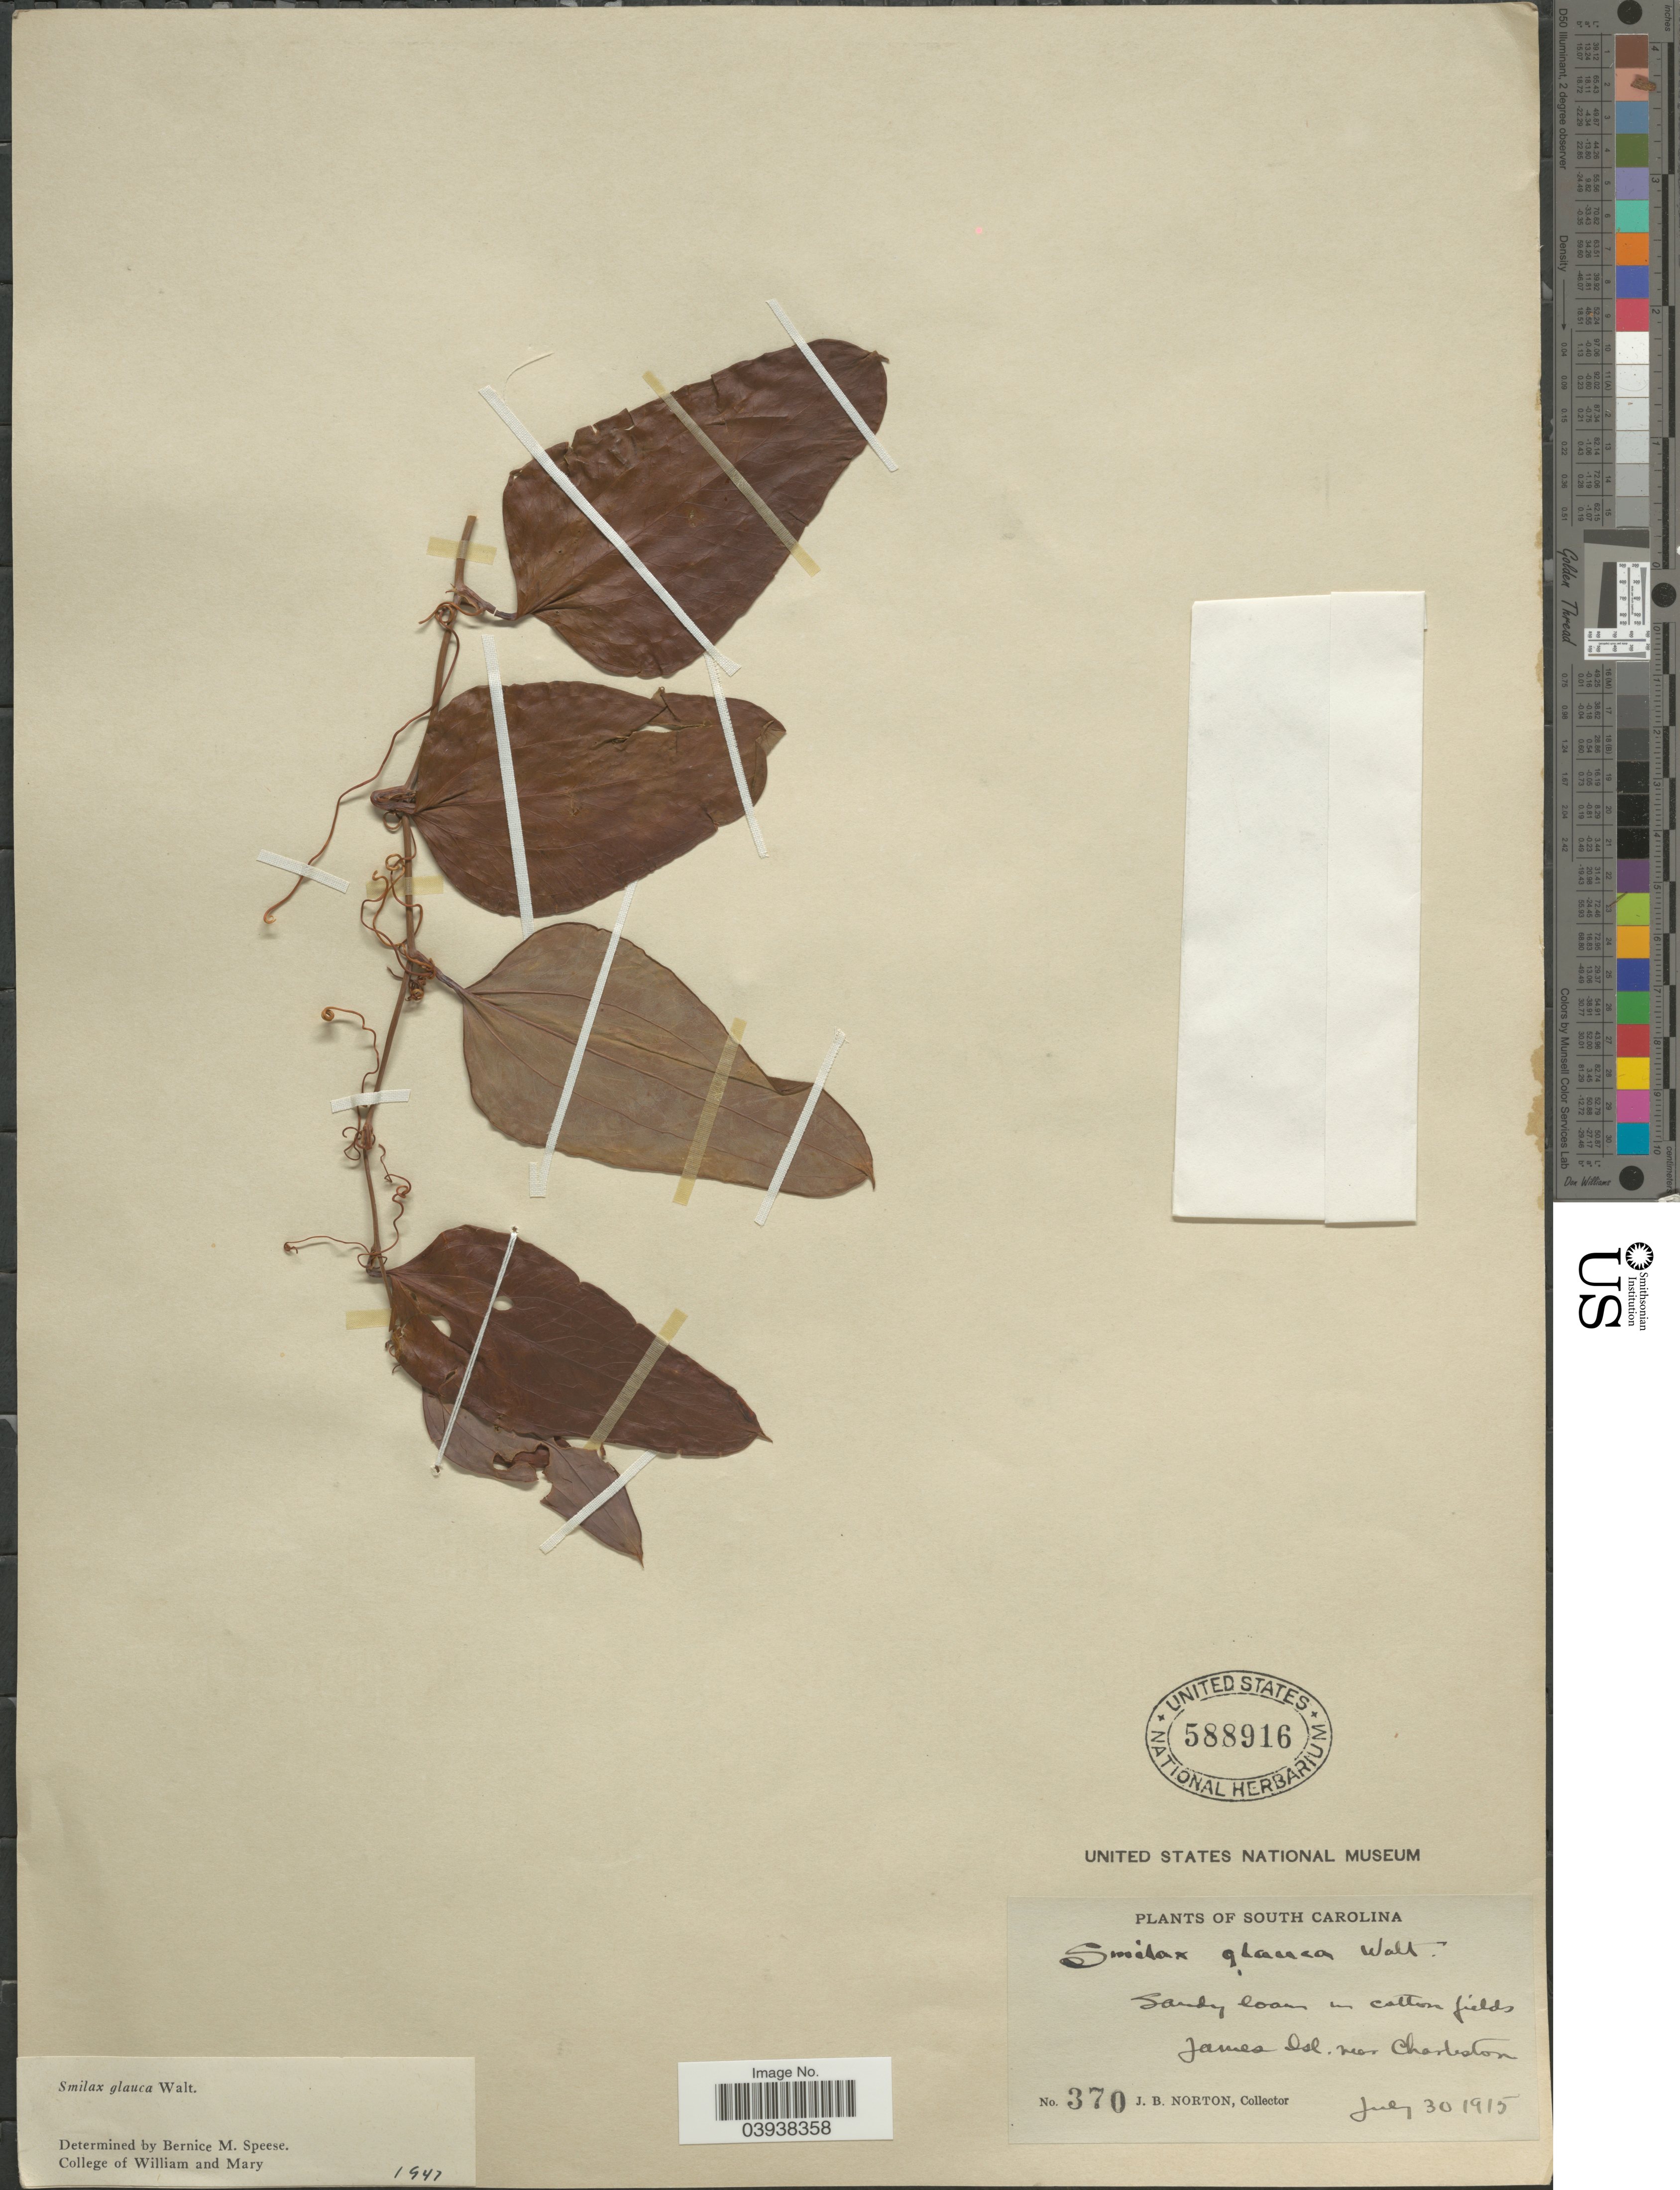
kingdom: Plantae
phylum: Tracheophyta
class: Liliopsida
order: Liliales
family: Smilacaceae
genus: Smilax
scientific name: Smilax glauca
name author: Walter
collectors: J. B. Norton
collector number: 370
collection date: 1915-07-30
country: United States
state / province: South Carolina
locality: James Isl. near Charleston.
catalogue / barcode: US 588916